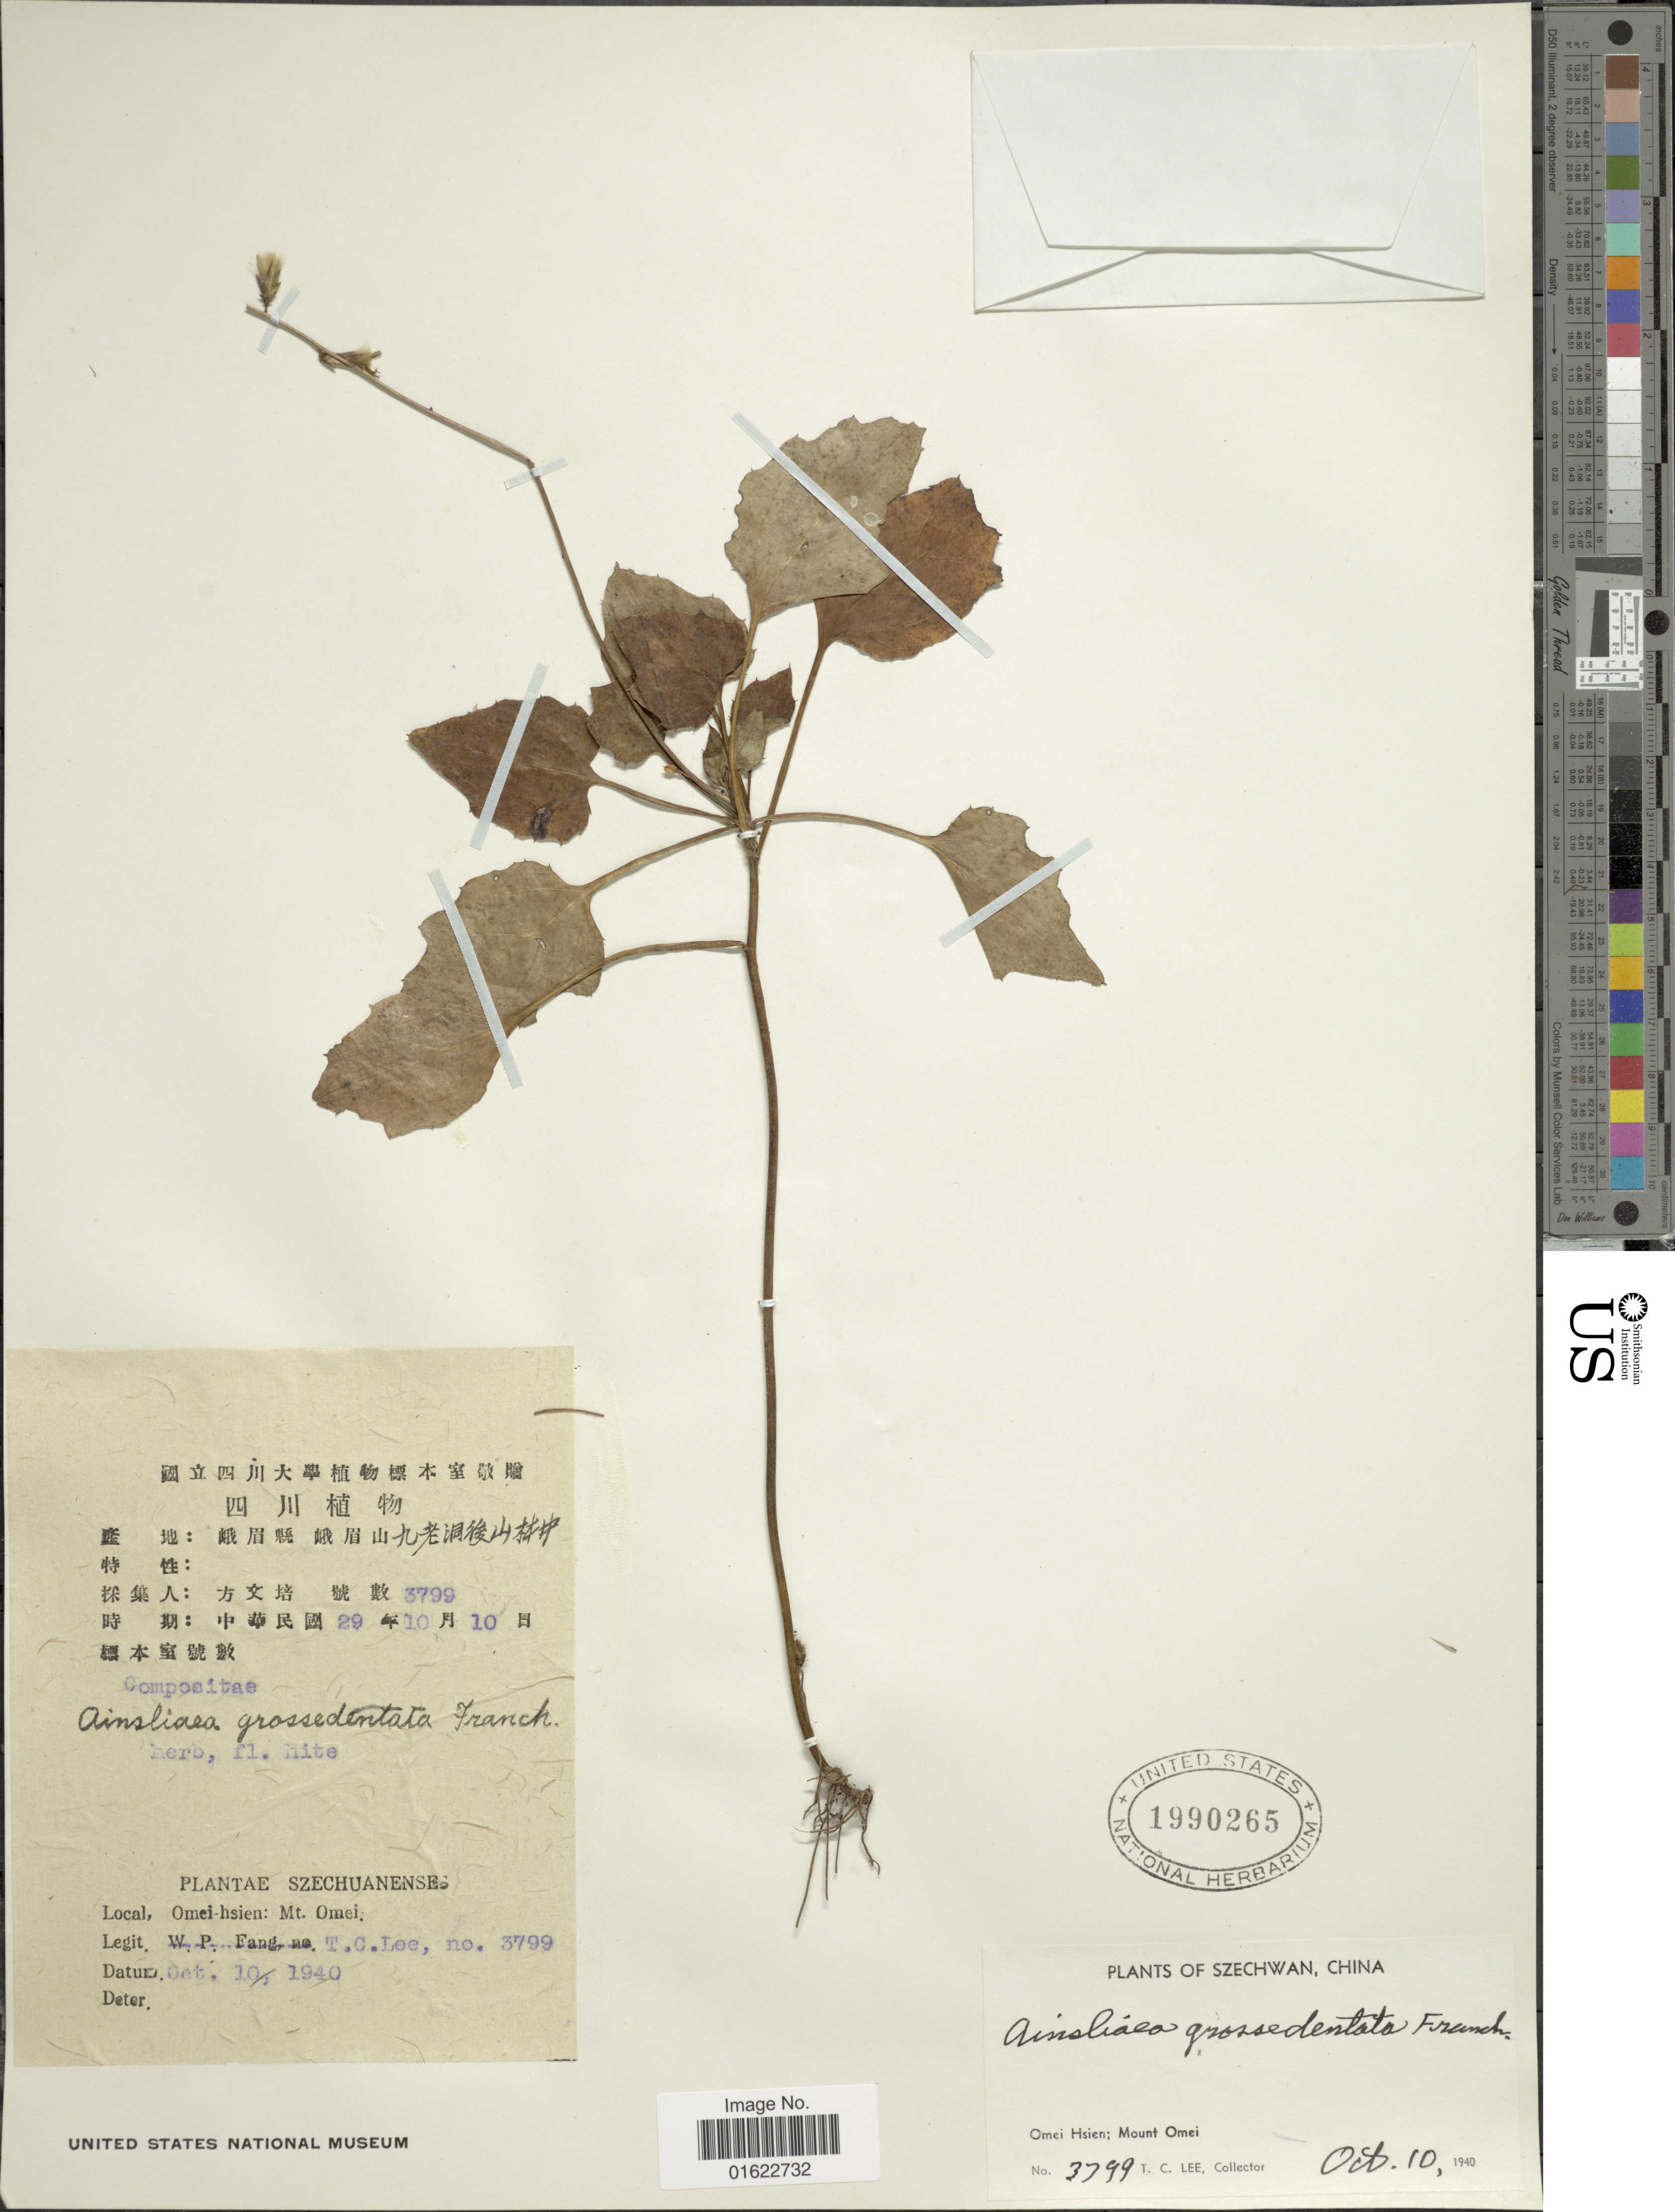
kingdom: Plantae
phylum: Tracheophyta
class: Magnoliopsida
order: Asterales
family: Asteraceae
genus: Ainsliaea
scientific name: Ainsliaea grossedentata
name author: Franch.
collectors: T. Lee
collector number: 3799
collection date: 1940-10-10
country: China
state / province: Sichuan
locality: Szechwan, Omei Hsien; Mount Omei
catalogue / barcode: US 1990265